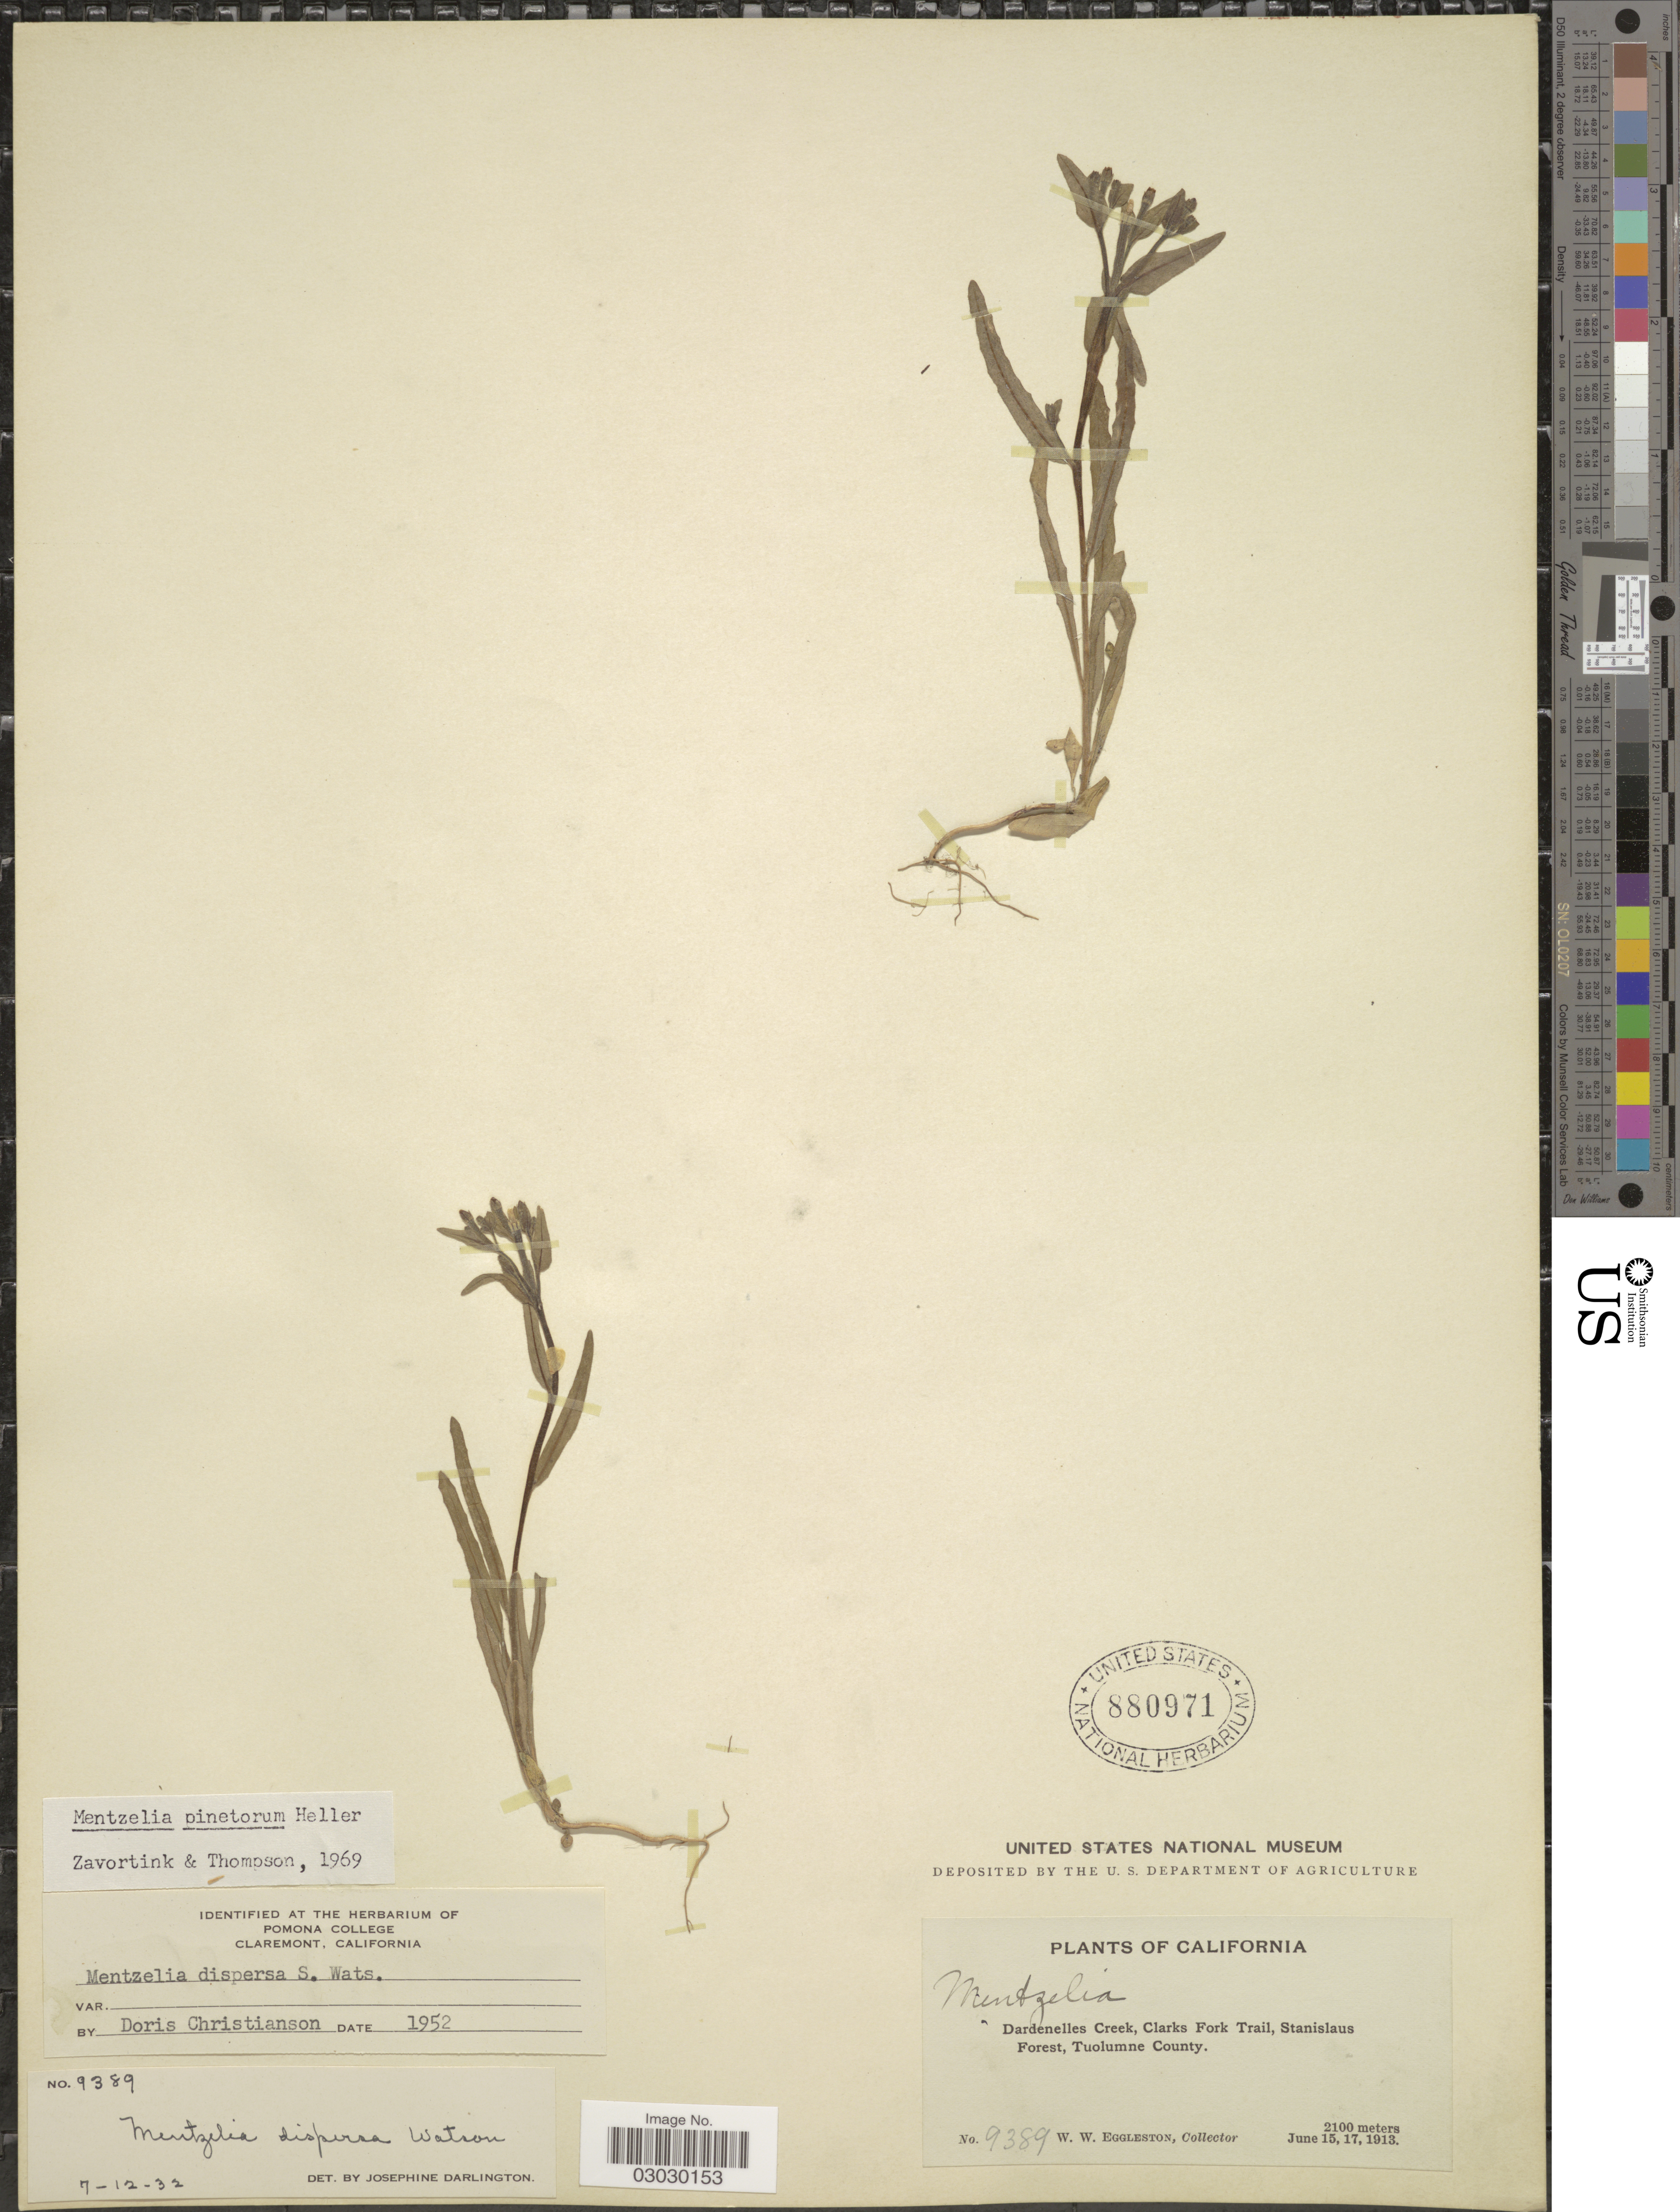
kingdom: Plantae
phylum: Tracheophyta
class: Magnoliopsida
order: Cornales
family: Loasaceae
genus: Mentzelia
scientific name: Mentzelia pinetorum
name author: A. Heller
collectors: W. W. Eggleston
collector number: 9389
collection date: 1913-06-15/1913-06-17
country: United States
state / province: California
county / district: Tuolumne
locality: Dardenelles Creek, Clarks Fork Trail, Stanislaus Forest, Tuolumne County.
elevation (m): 2100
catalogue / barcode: US 880971